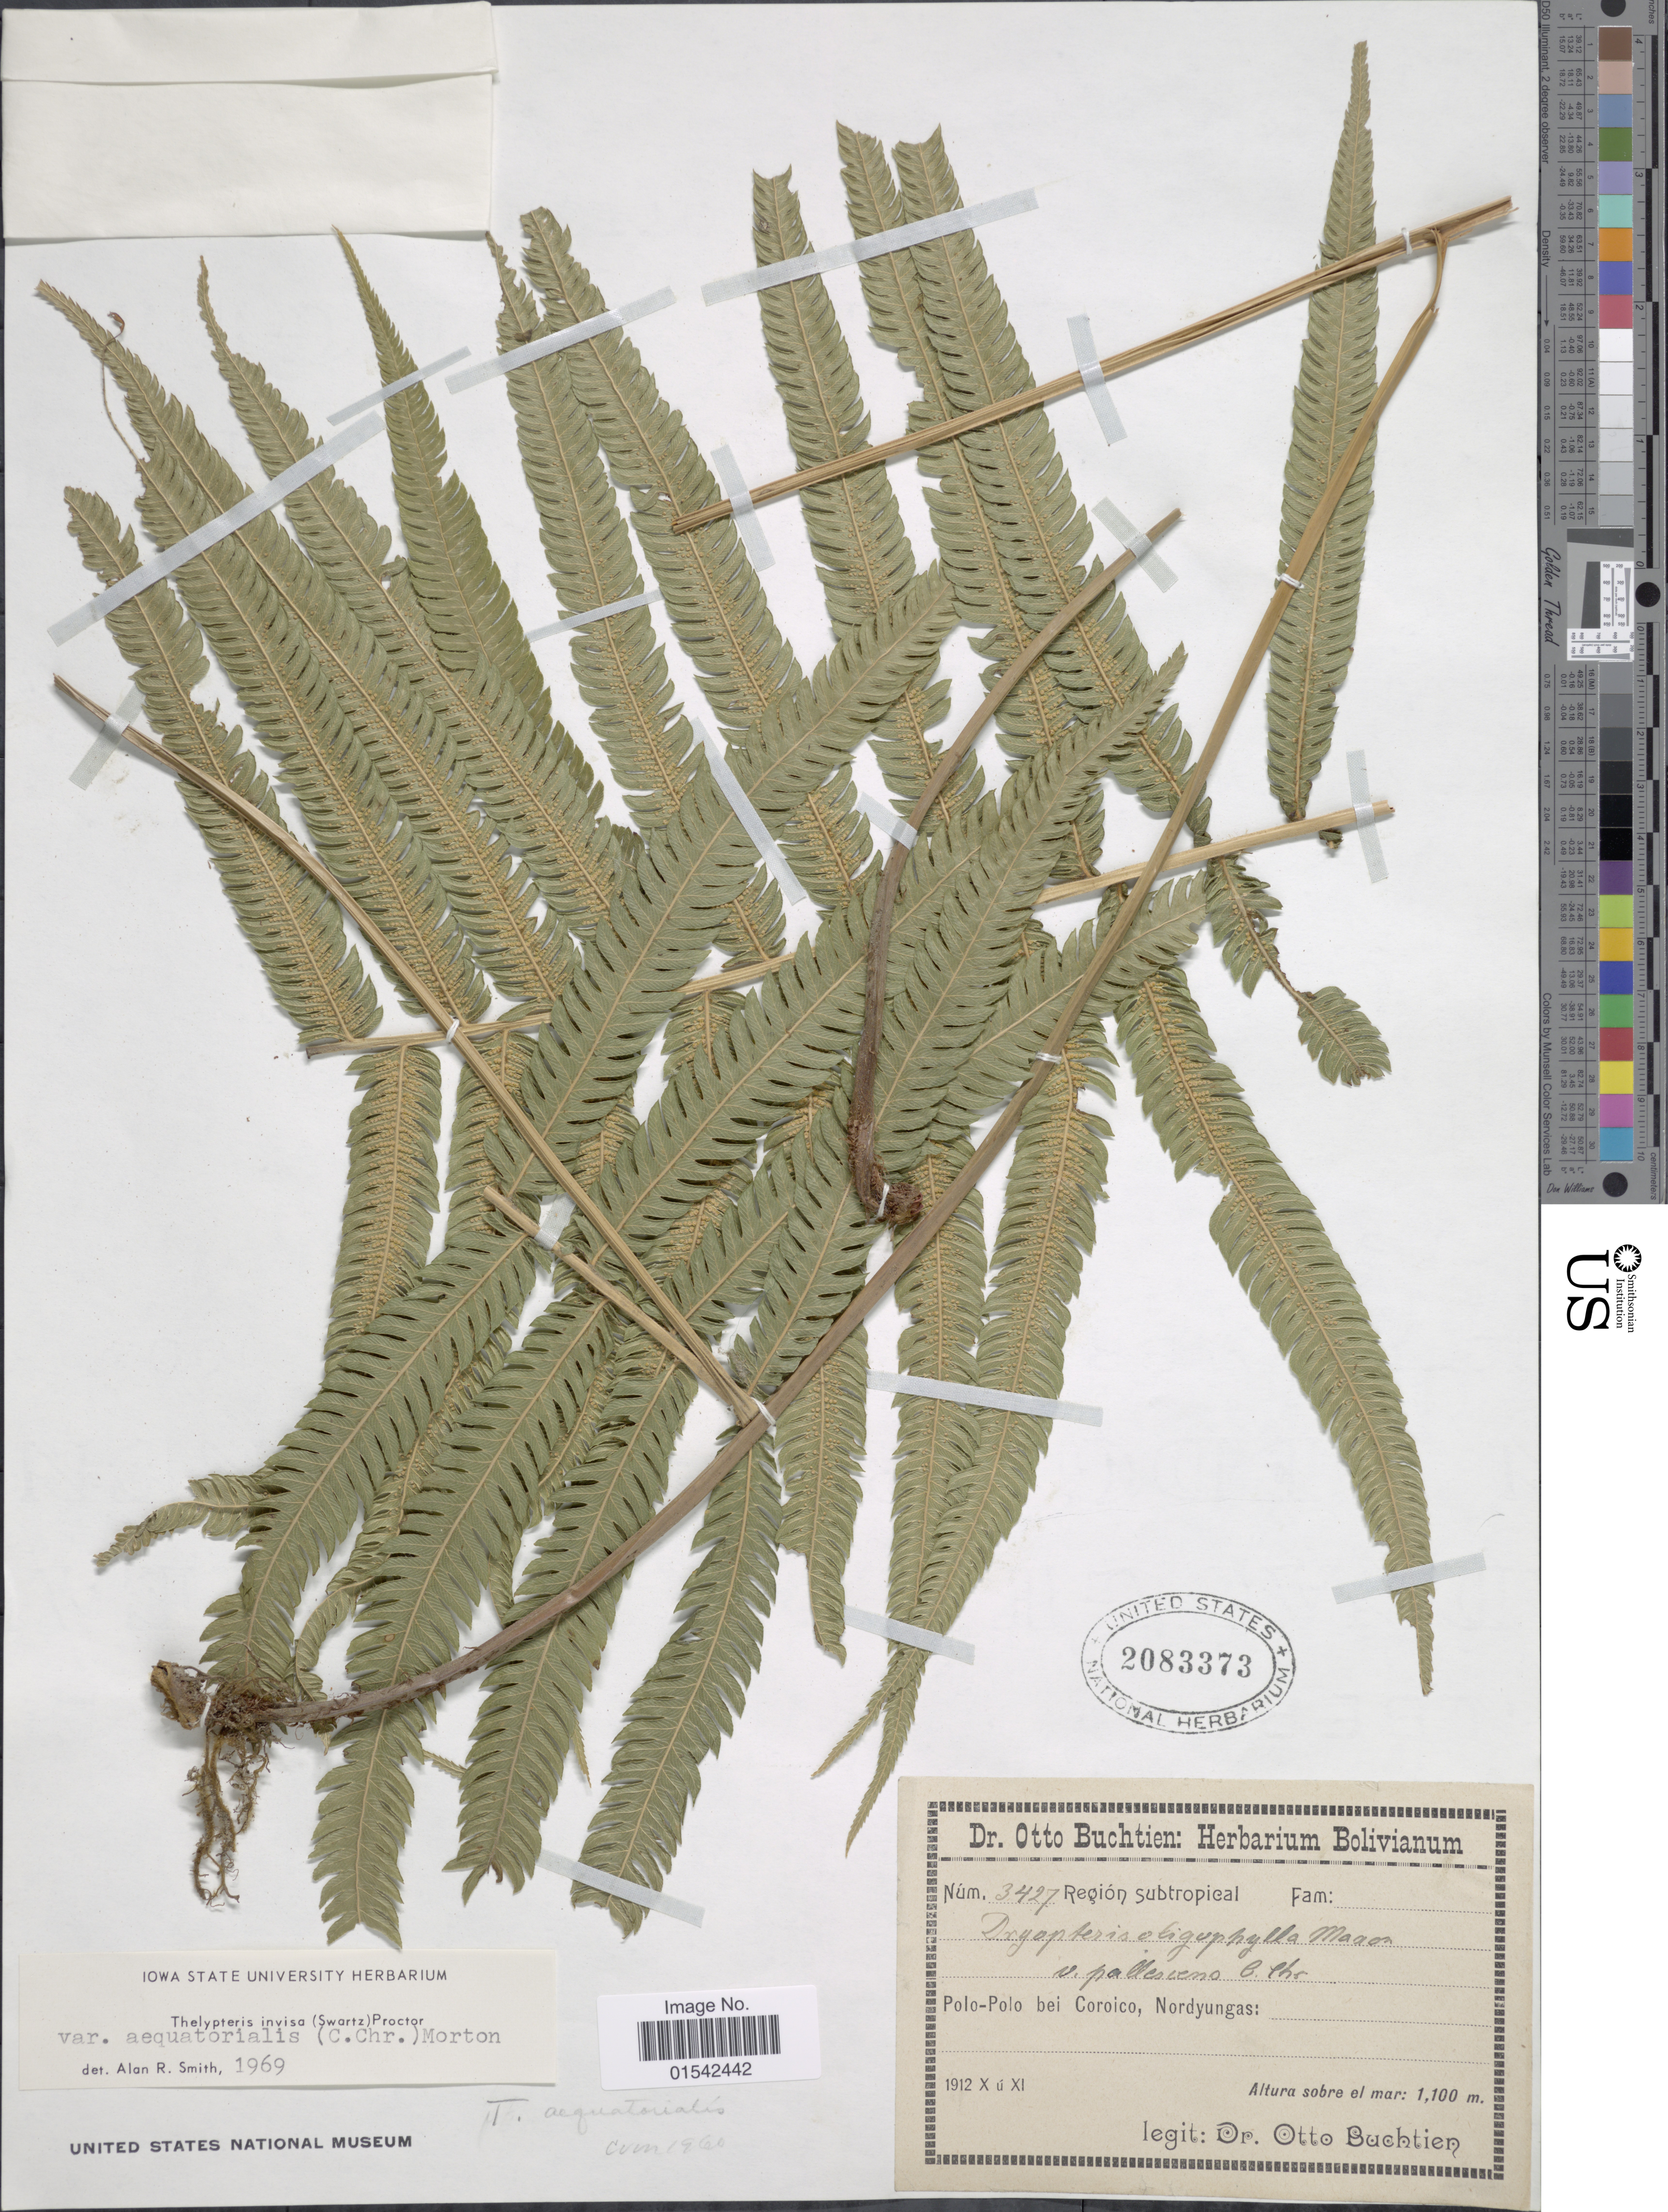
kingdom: Plantae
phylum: Tracheophyta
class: Polypodiopsida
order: Polypodiales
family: Thelypteridaceae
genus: Cyclosorus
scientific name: Cyclosorus clivalis (A.R. Sm.) comb. nov., ined 2015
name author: (A.R. Sm.)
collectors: O. Buchtien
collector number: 3427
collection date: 1912-10/1912-11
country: Bolivia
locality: Polo-Polo bei Coroico, Nordyungas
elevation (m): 1100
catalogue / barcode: US 2083373